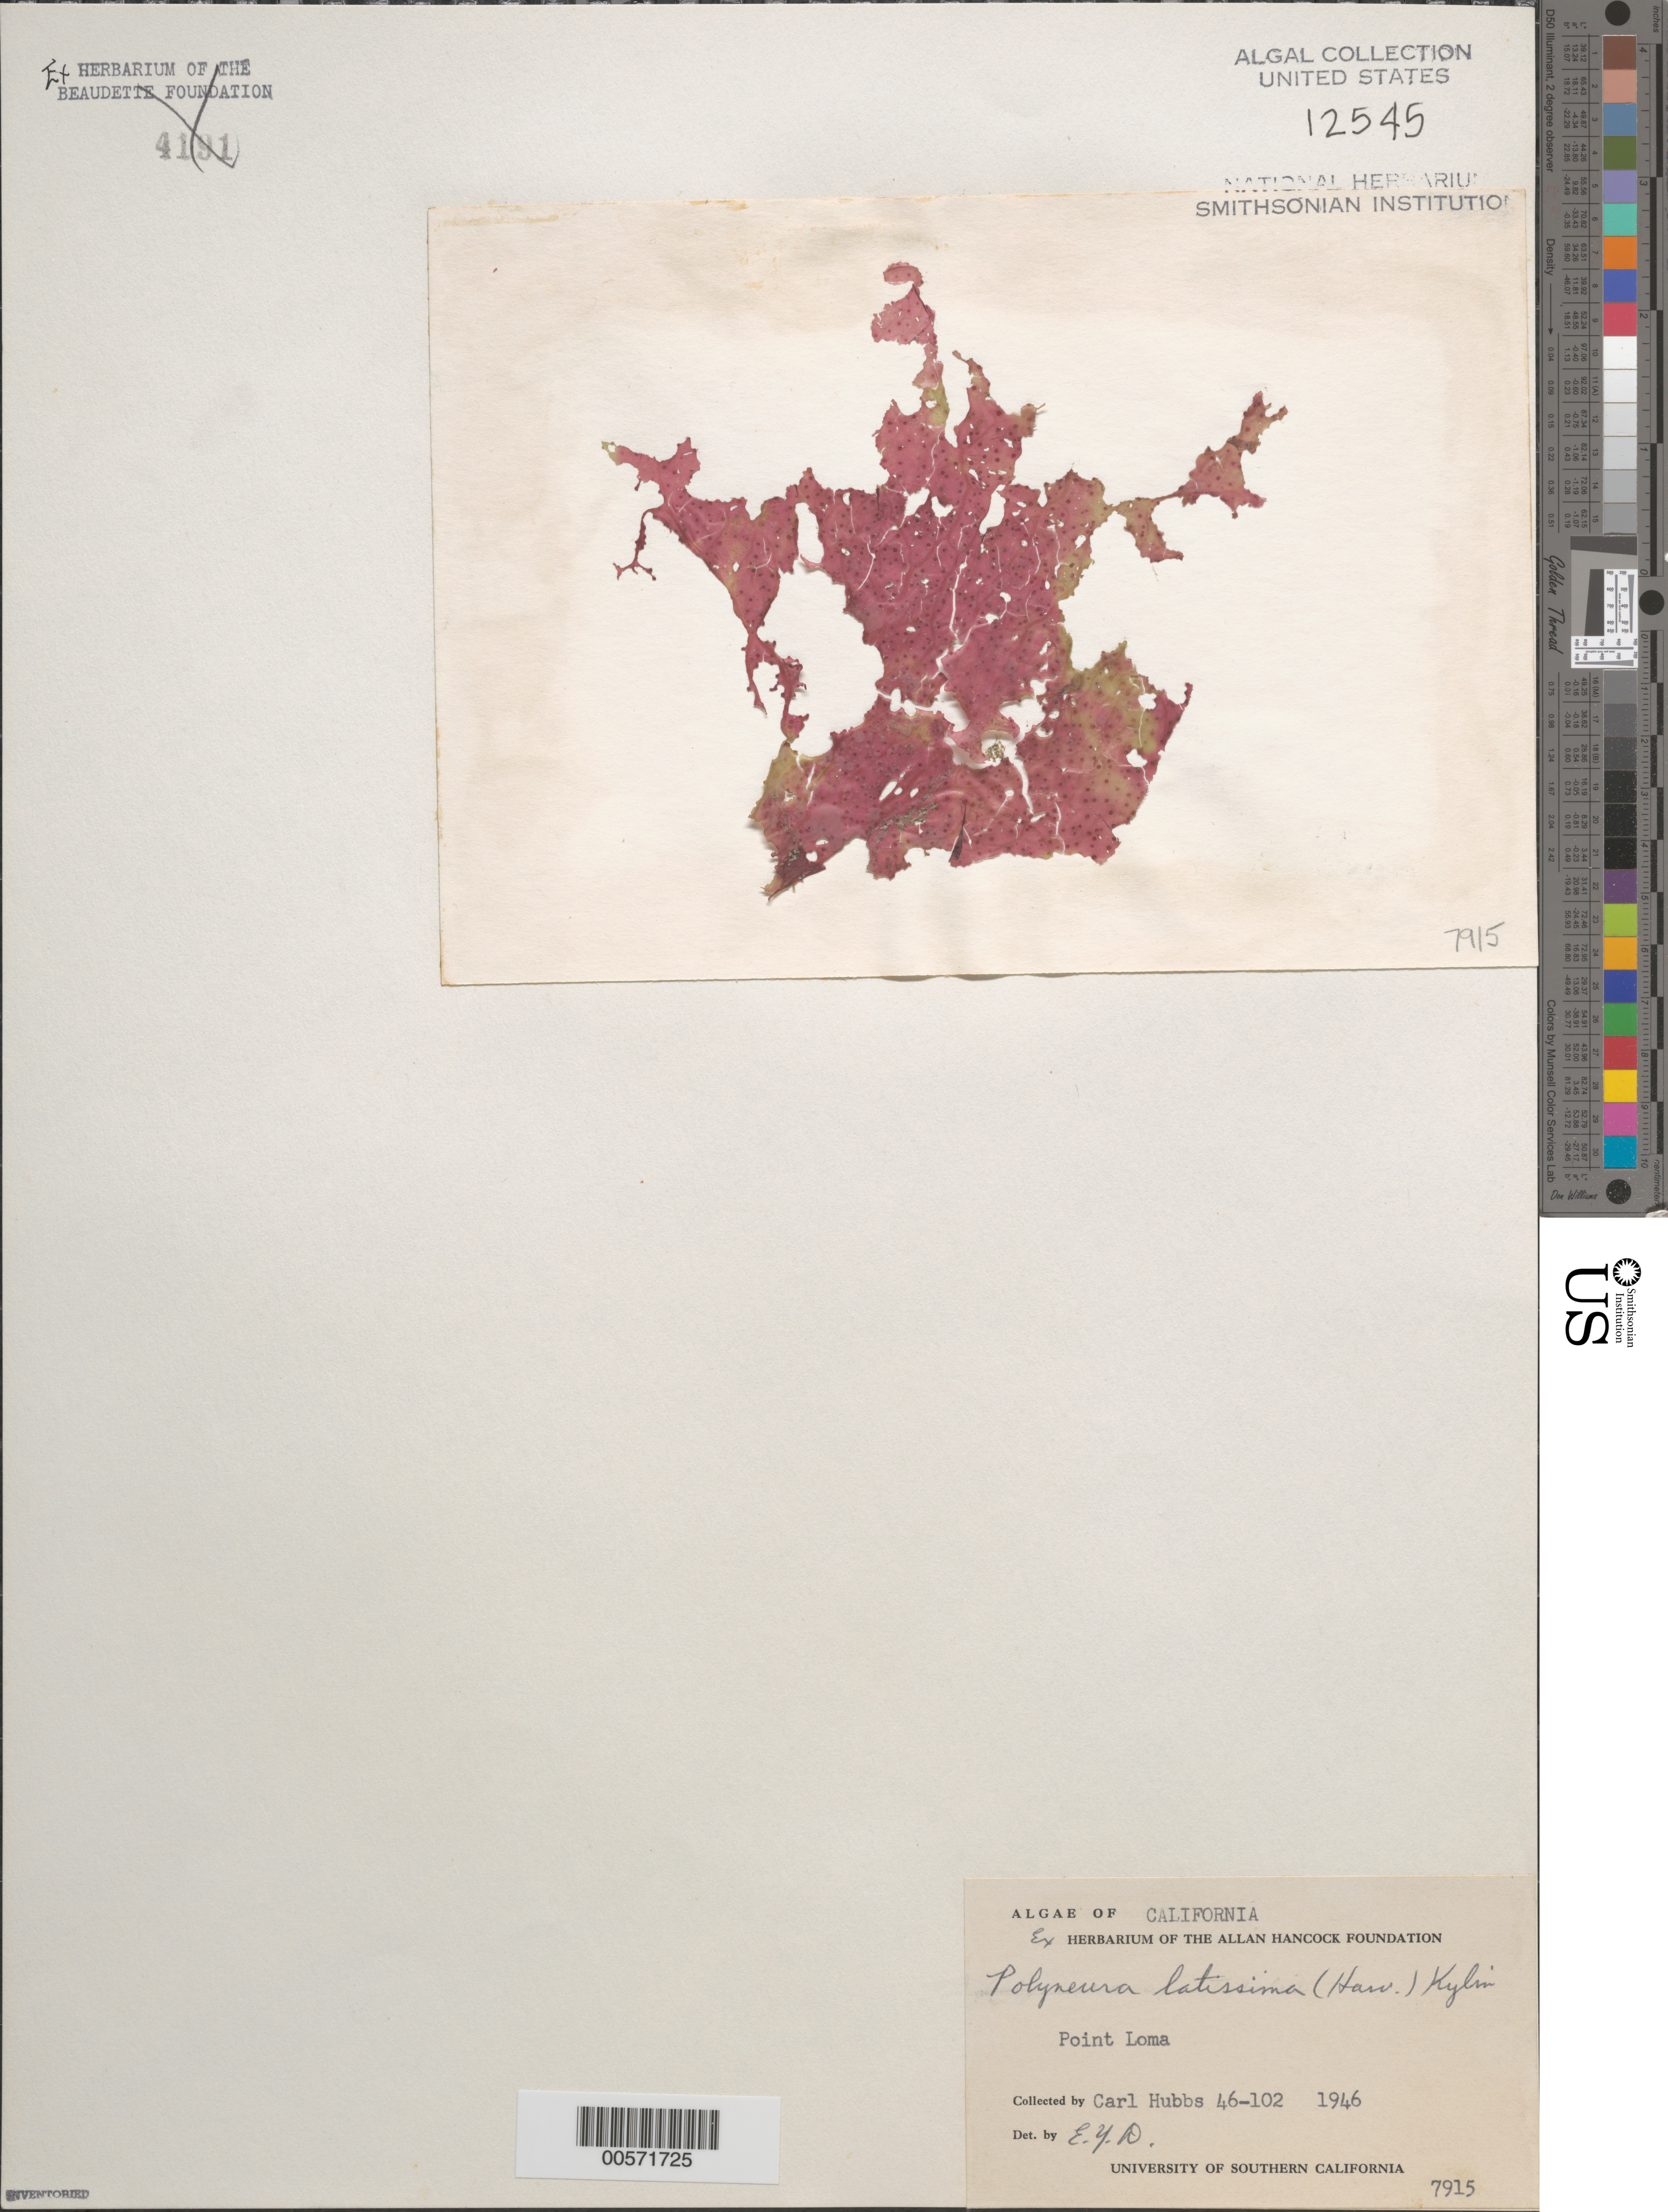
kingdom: Plantae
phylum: Rhodophyta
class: Florideophyceae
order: Ceramiales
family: Delesseriaceae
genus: Polyneura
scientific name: Polyneura latissima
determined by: Dawson, E. Y.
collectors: C. Hubbs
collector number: EYD 7915 & HUBBS 46-102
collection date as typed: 1946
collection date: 1946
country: United States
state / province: California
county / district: San Diego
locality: Point Loma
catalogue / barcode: US 12545